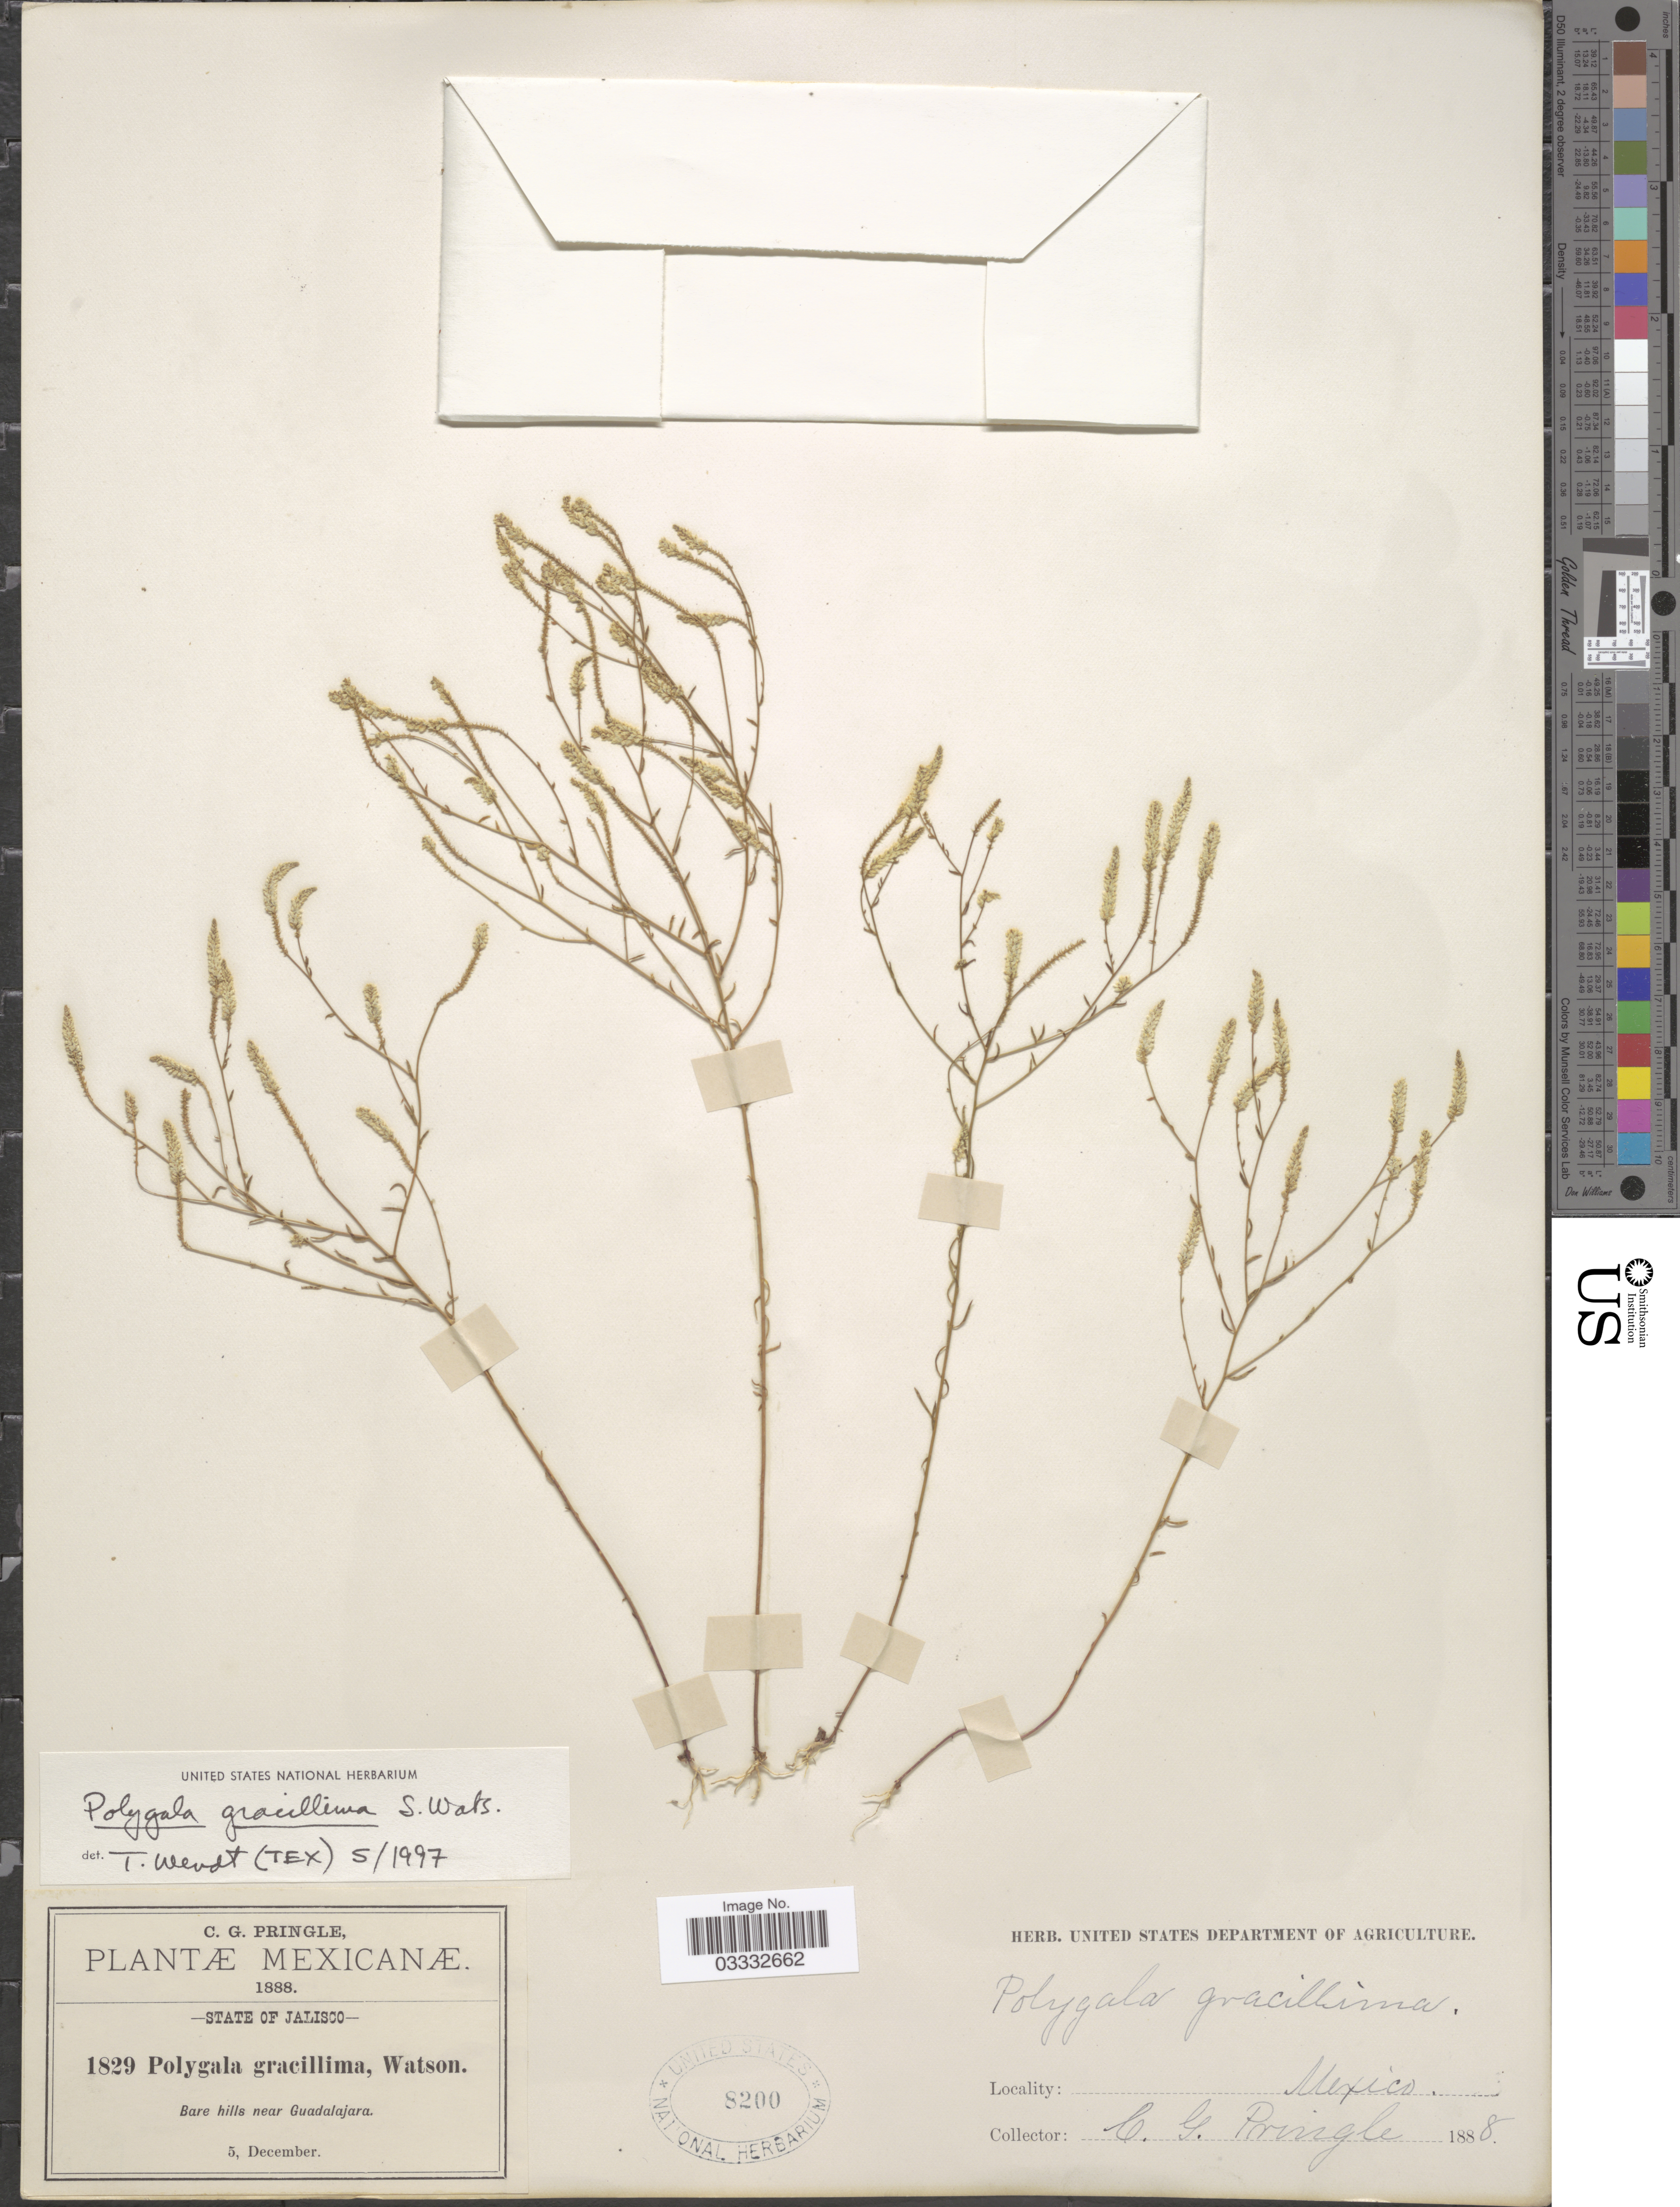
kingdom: Plantae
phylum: Tracheophyta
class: Magnoliopsida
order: Fabales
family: Polygalaceae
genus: Polygala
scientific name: Polygala gracillima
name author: S. Watson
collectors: C. G. Pringle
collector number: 1829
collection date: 1888-12-05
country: Mexico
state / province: Jalisco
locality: Near Guadalajara.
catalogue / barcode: US 8200